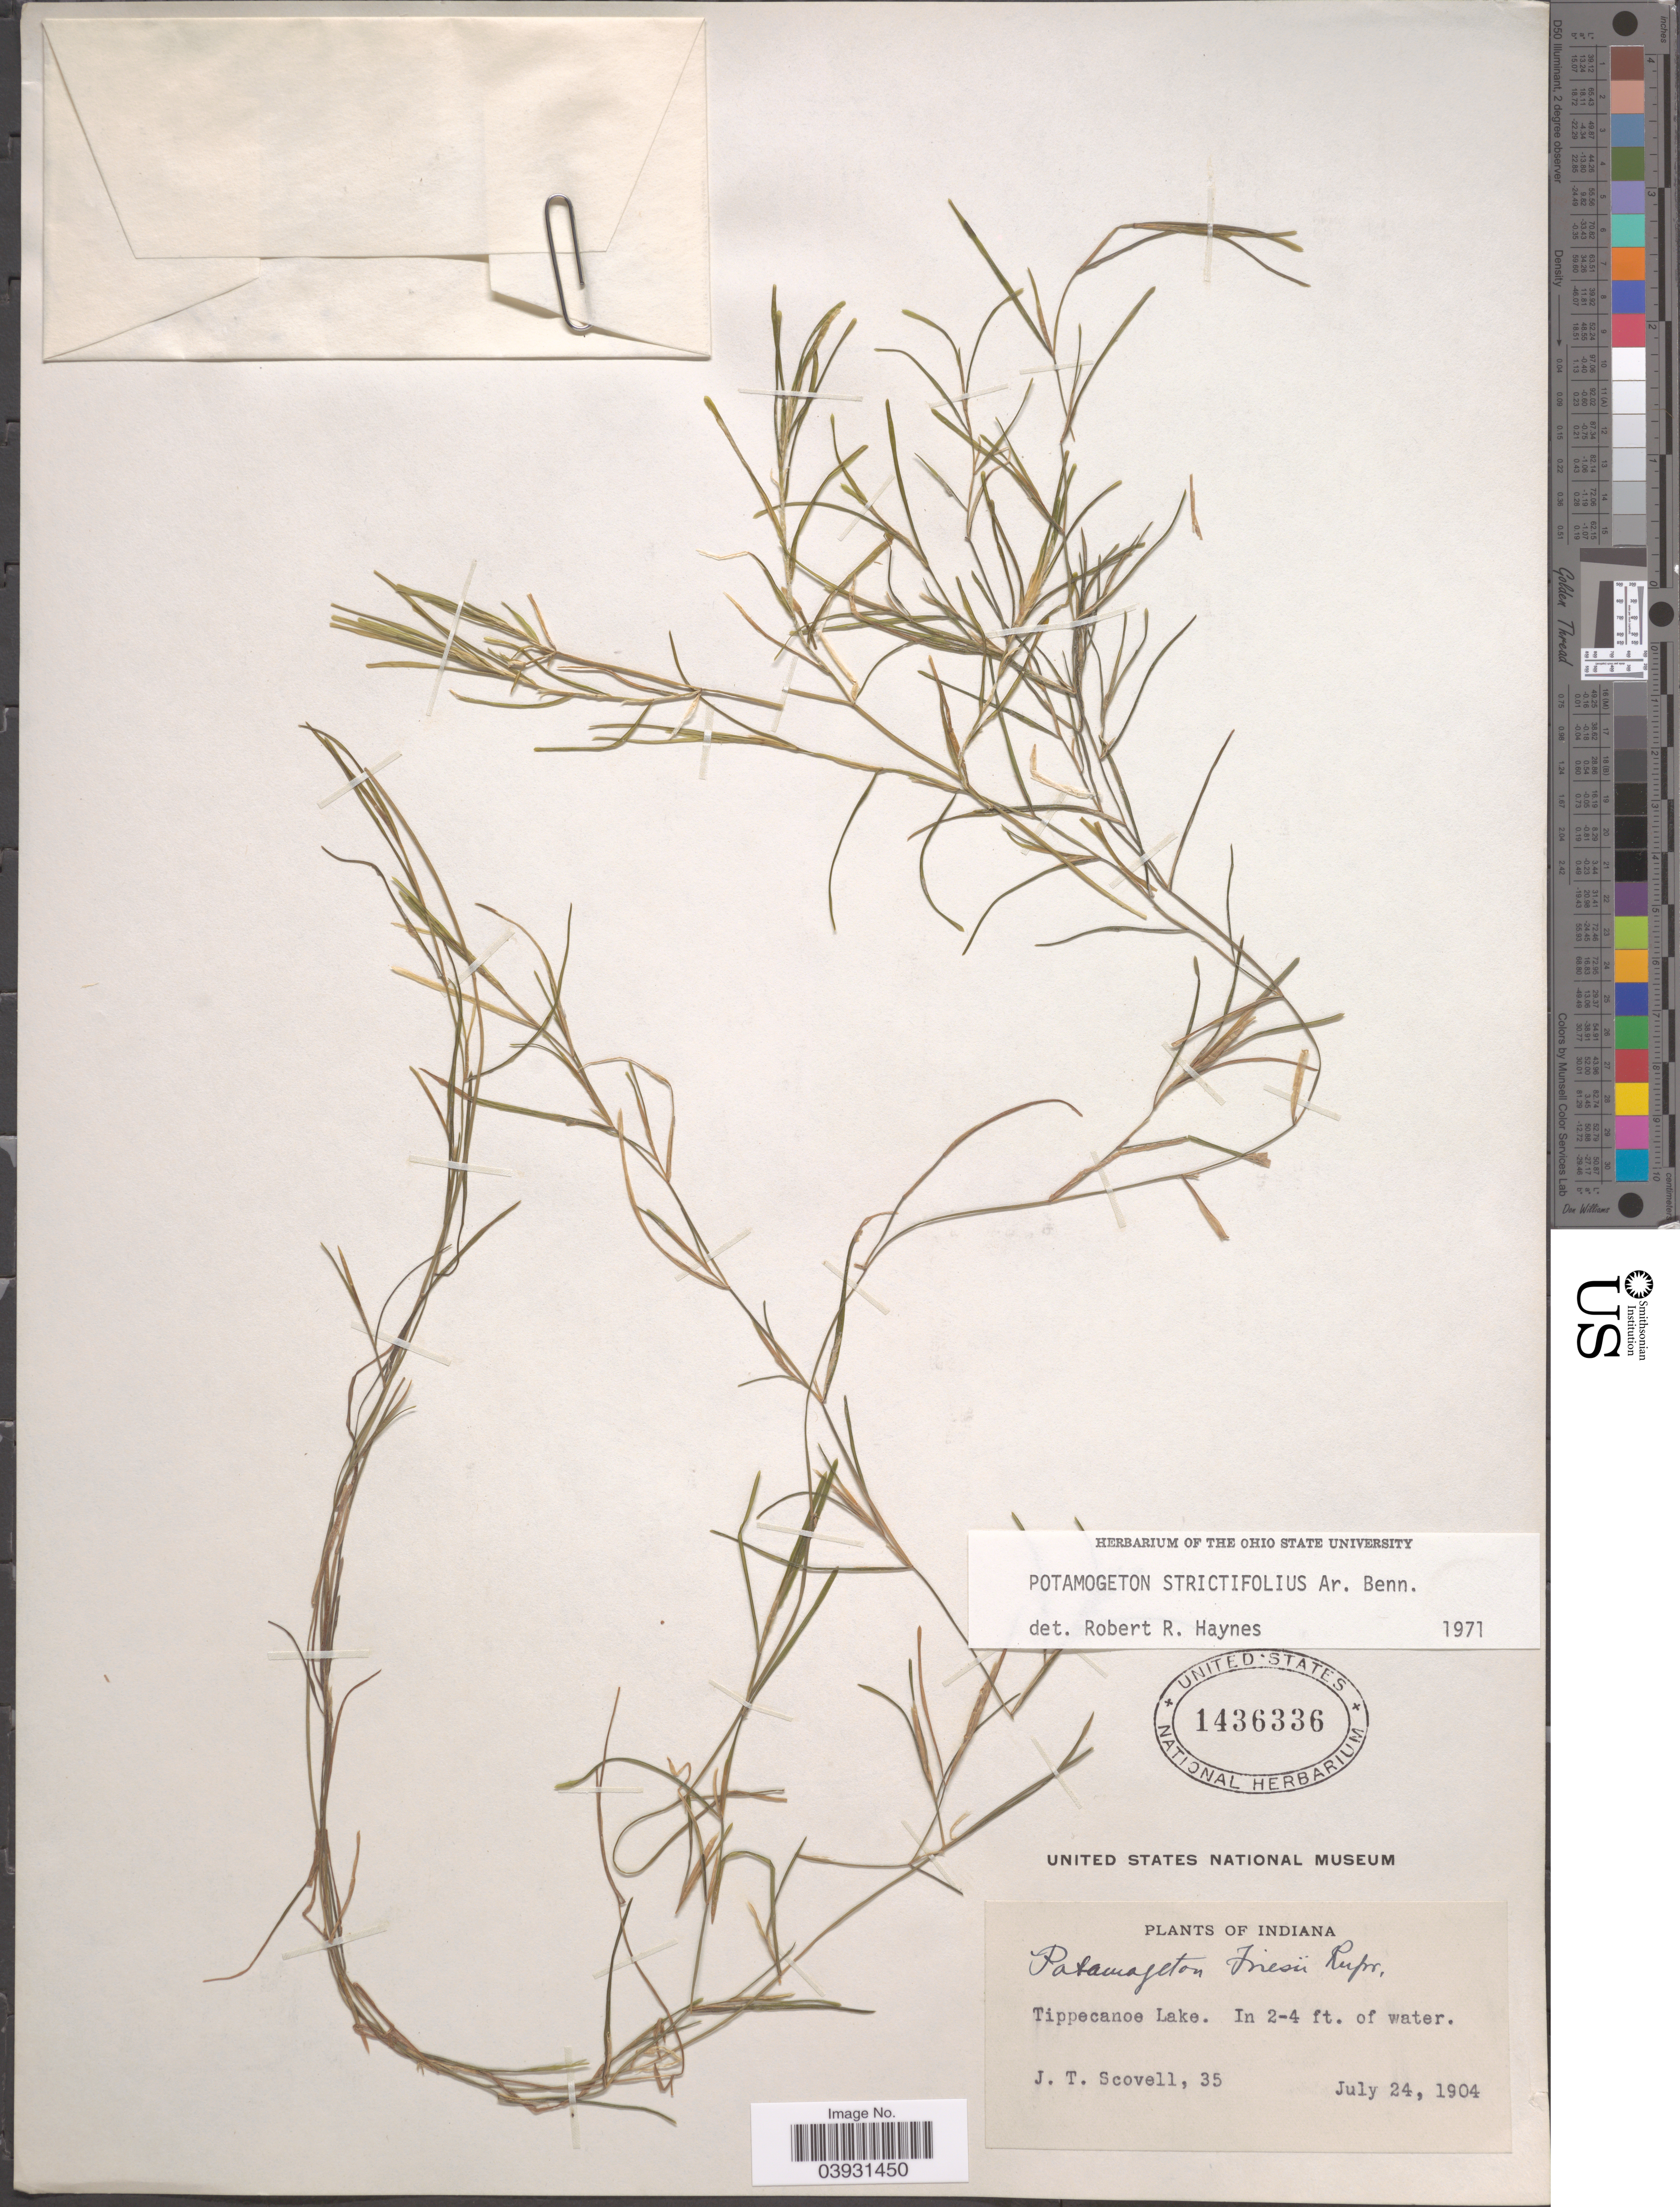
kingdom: Plantae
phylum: Tracheophyta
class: Liliopsida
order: Alismatales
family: Potamogetonaceae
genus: Potamogeton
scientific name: Potamogeton strictifolius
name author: A. Benn.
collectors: J. T. Scovell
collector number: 35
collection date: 1904-07-24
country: United States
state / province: Indiana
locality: Tippecanoe Lake.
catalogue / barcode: US 1436336